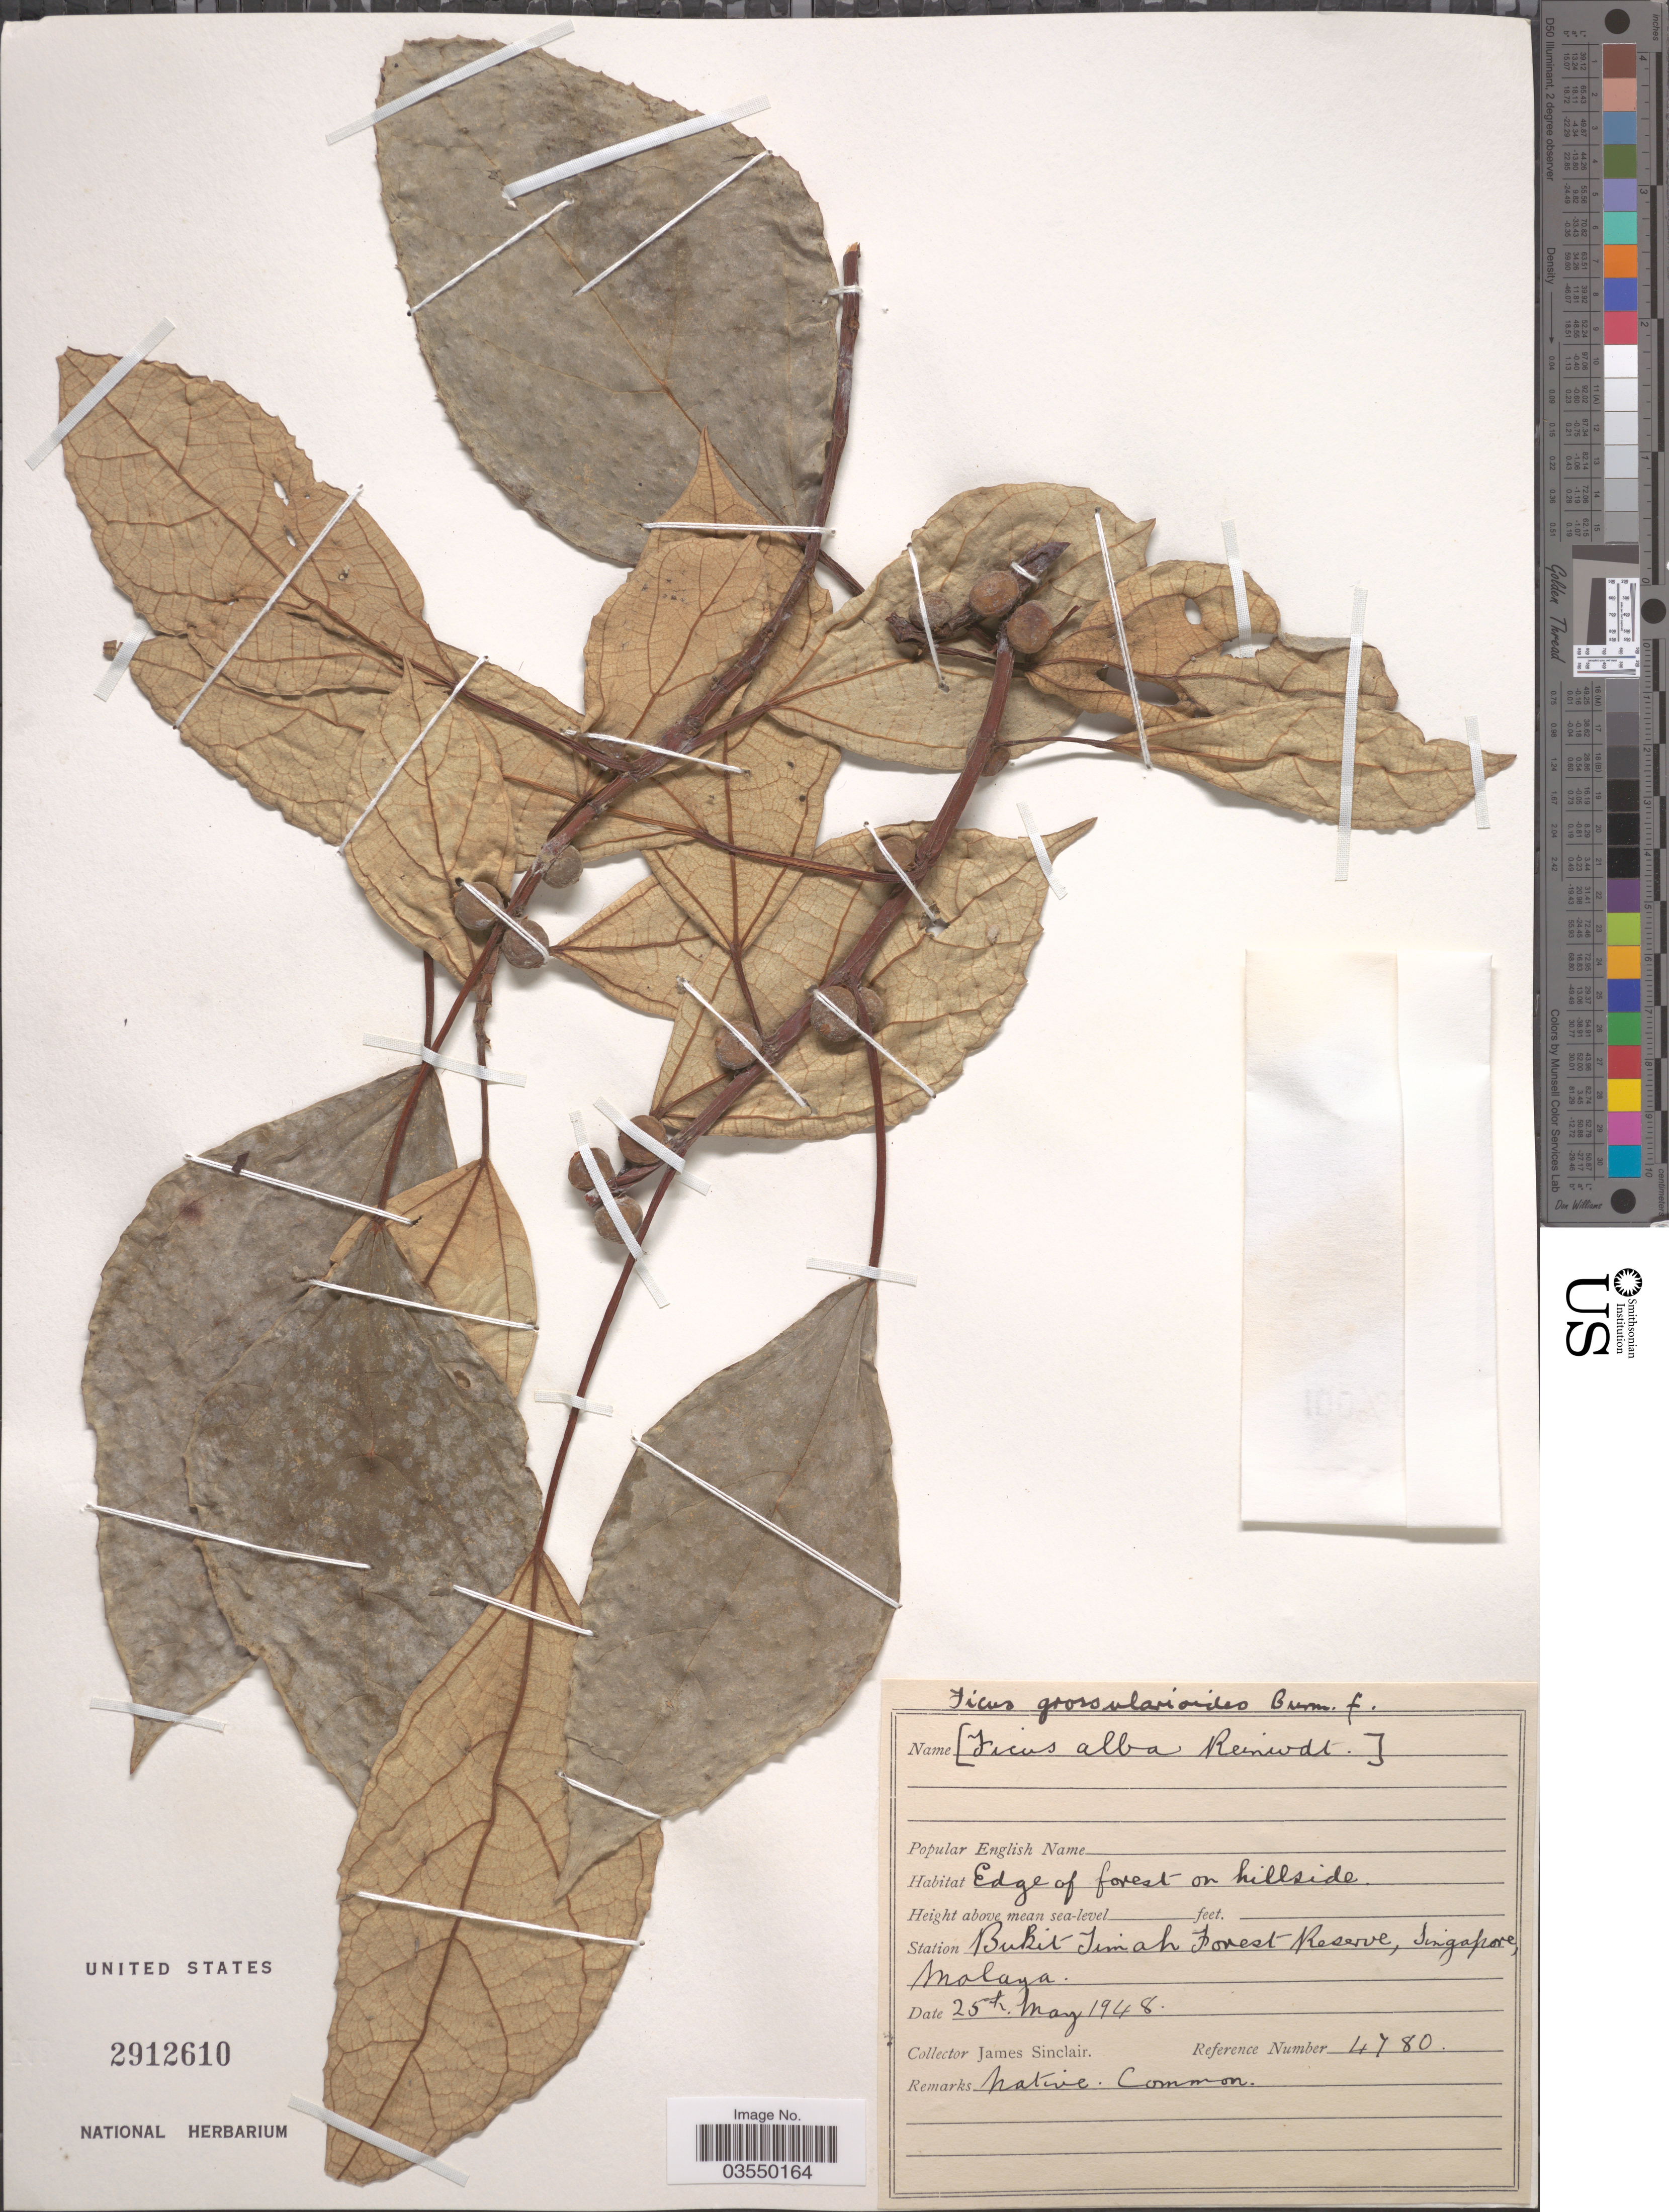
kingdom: Plantae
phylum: Tracheophyta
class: Magnoliopsida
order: Rosales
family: Moraceae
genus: Ficus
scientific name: Ficus grossularioides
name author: Burm. f.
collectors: J. Sinclair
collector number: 4780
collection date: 1948-05-25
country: Singapore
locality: Station Bukit Timah Forest Reserve, Malaya.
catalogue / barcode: US 2912610